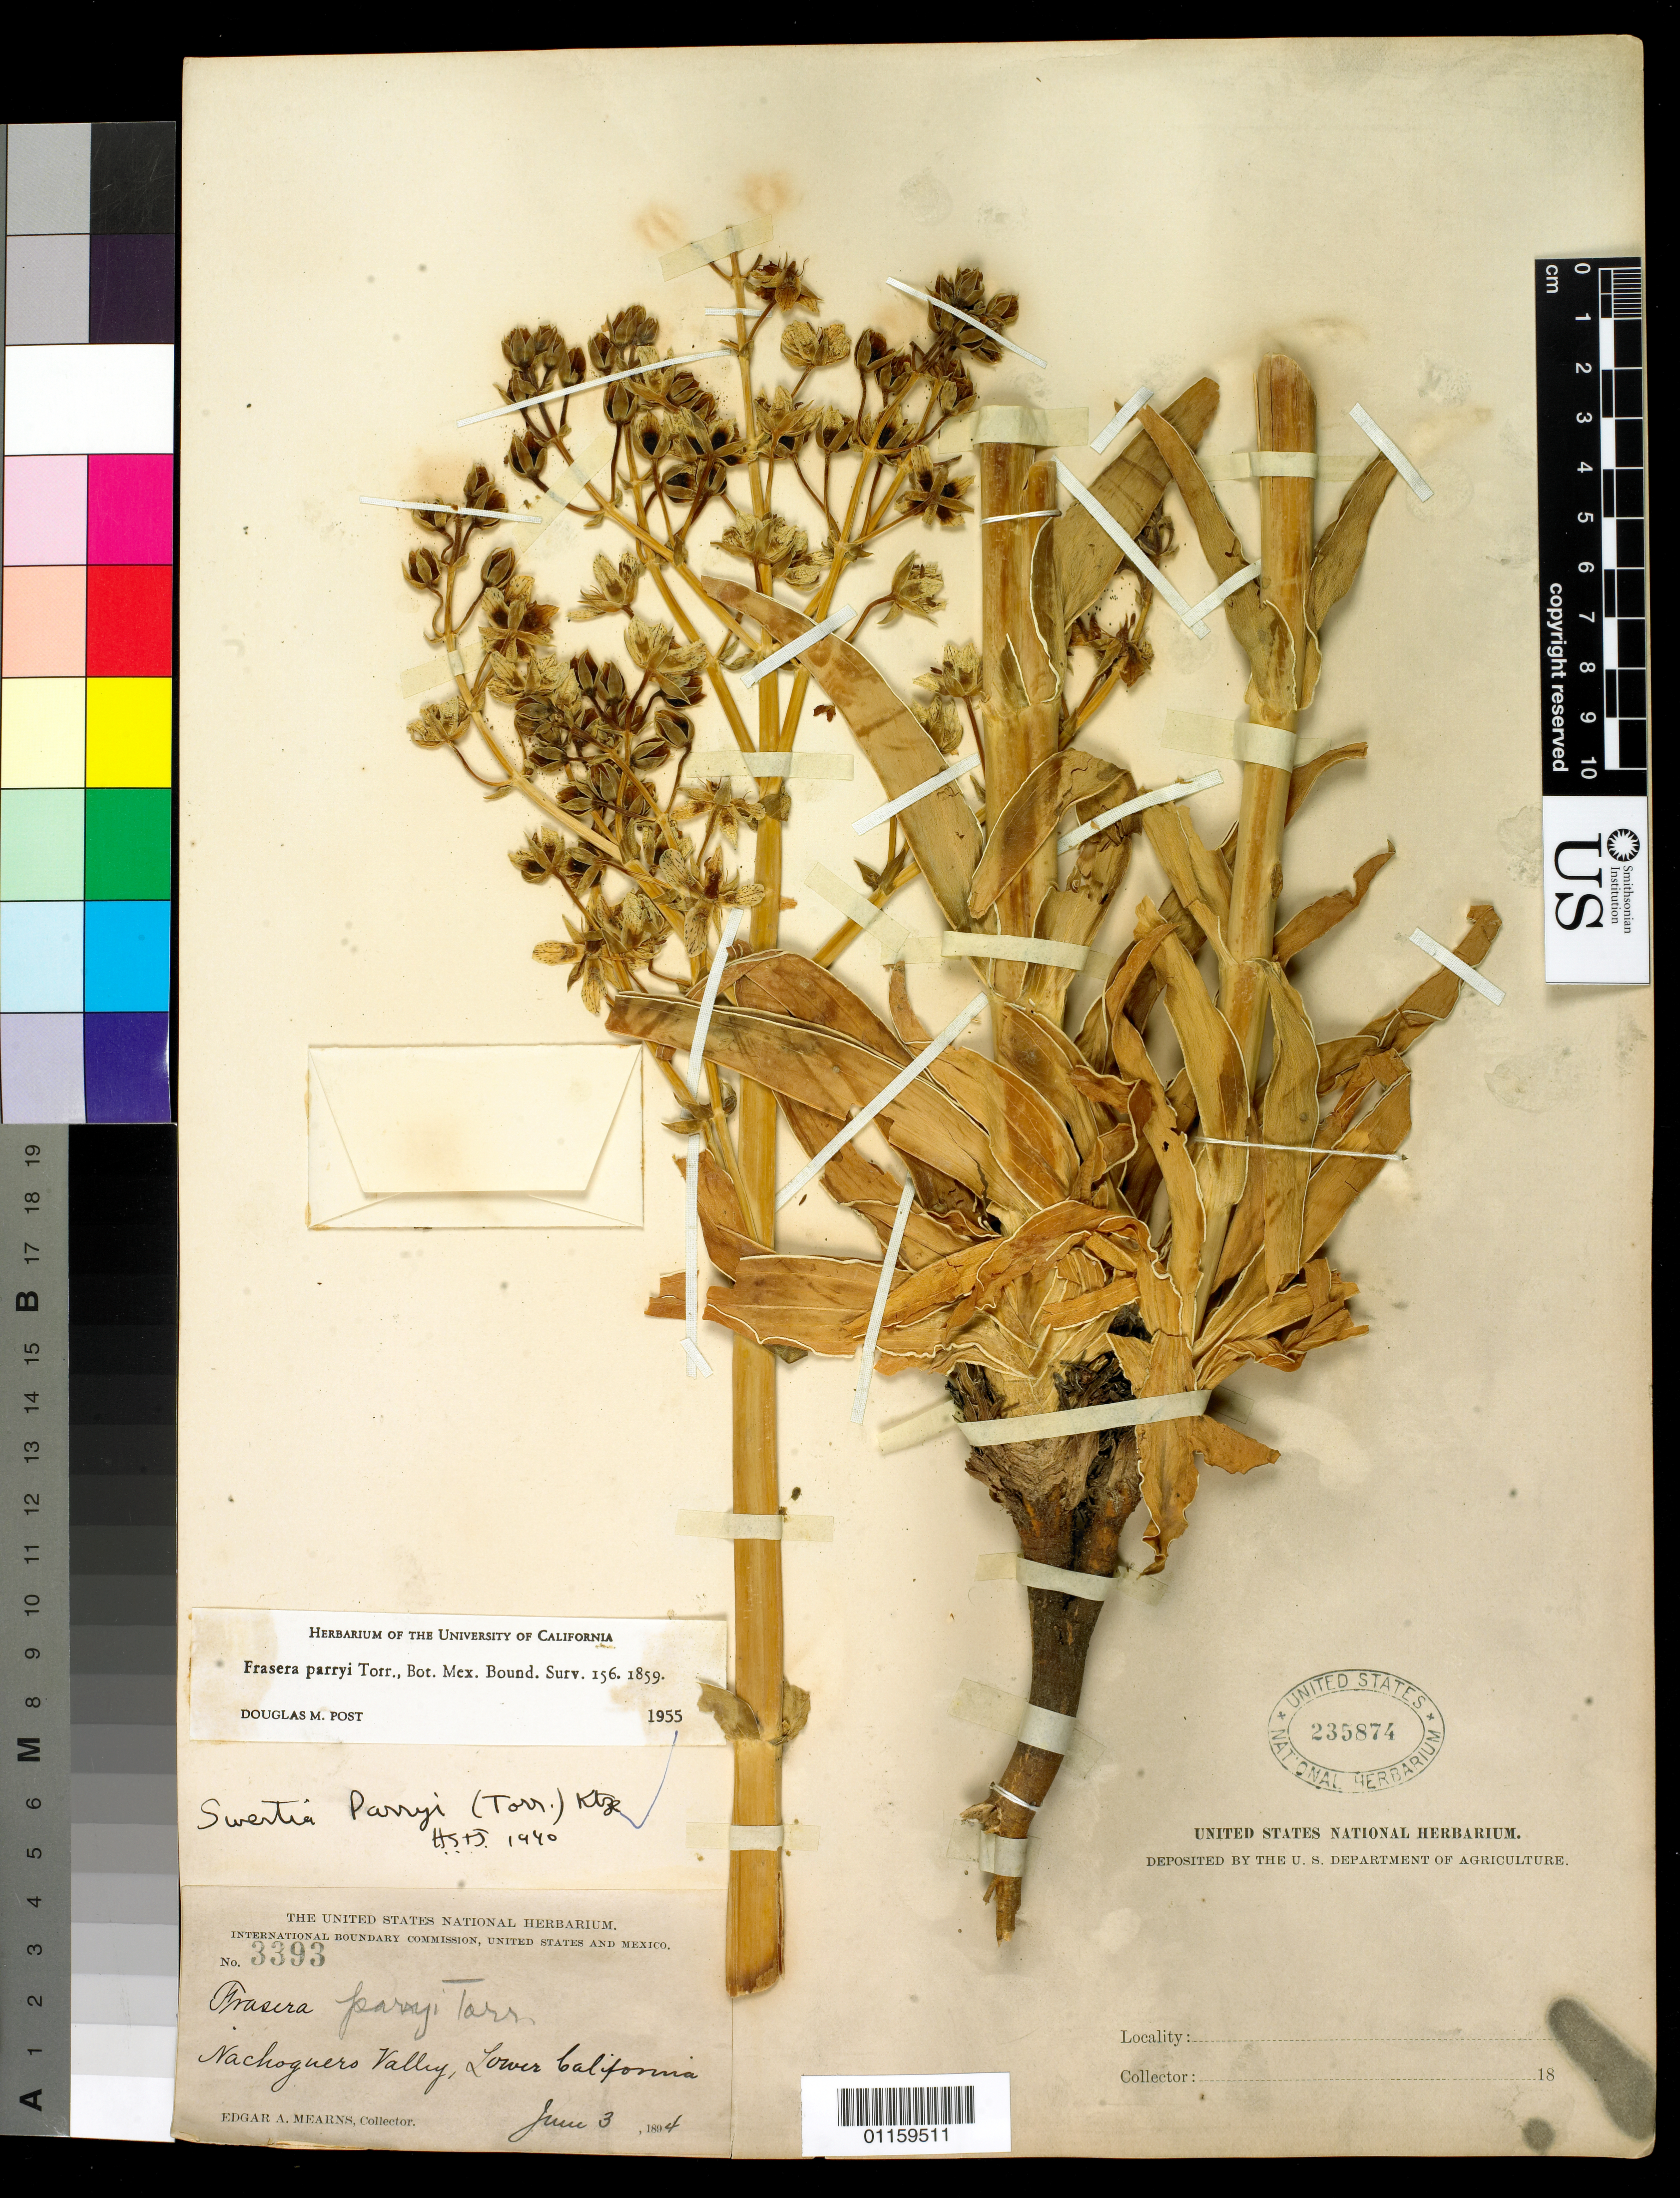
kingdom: Plantae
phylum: Tracheophyta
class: Magnoliopsida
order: Gentianales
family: Gentianaceae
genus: Swertia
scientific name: Swertia parryi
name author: (Torr.) Kuntze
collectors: E. A. Mearns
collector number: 3393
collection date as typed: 3 Jun 1894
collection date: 1894-06-03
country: United States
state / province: California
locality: Nachognero Valley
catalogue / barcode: US 235874